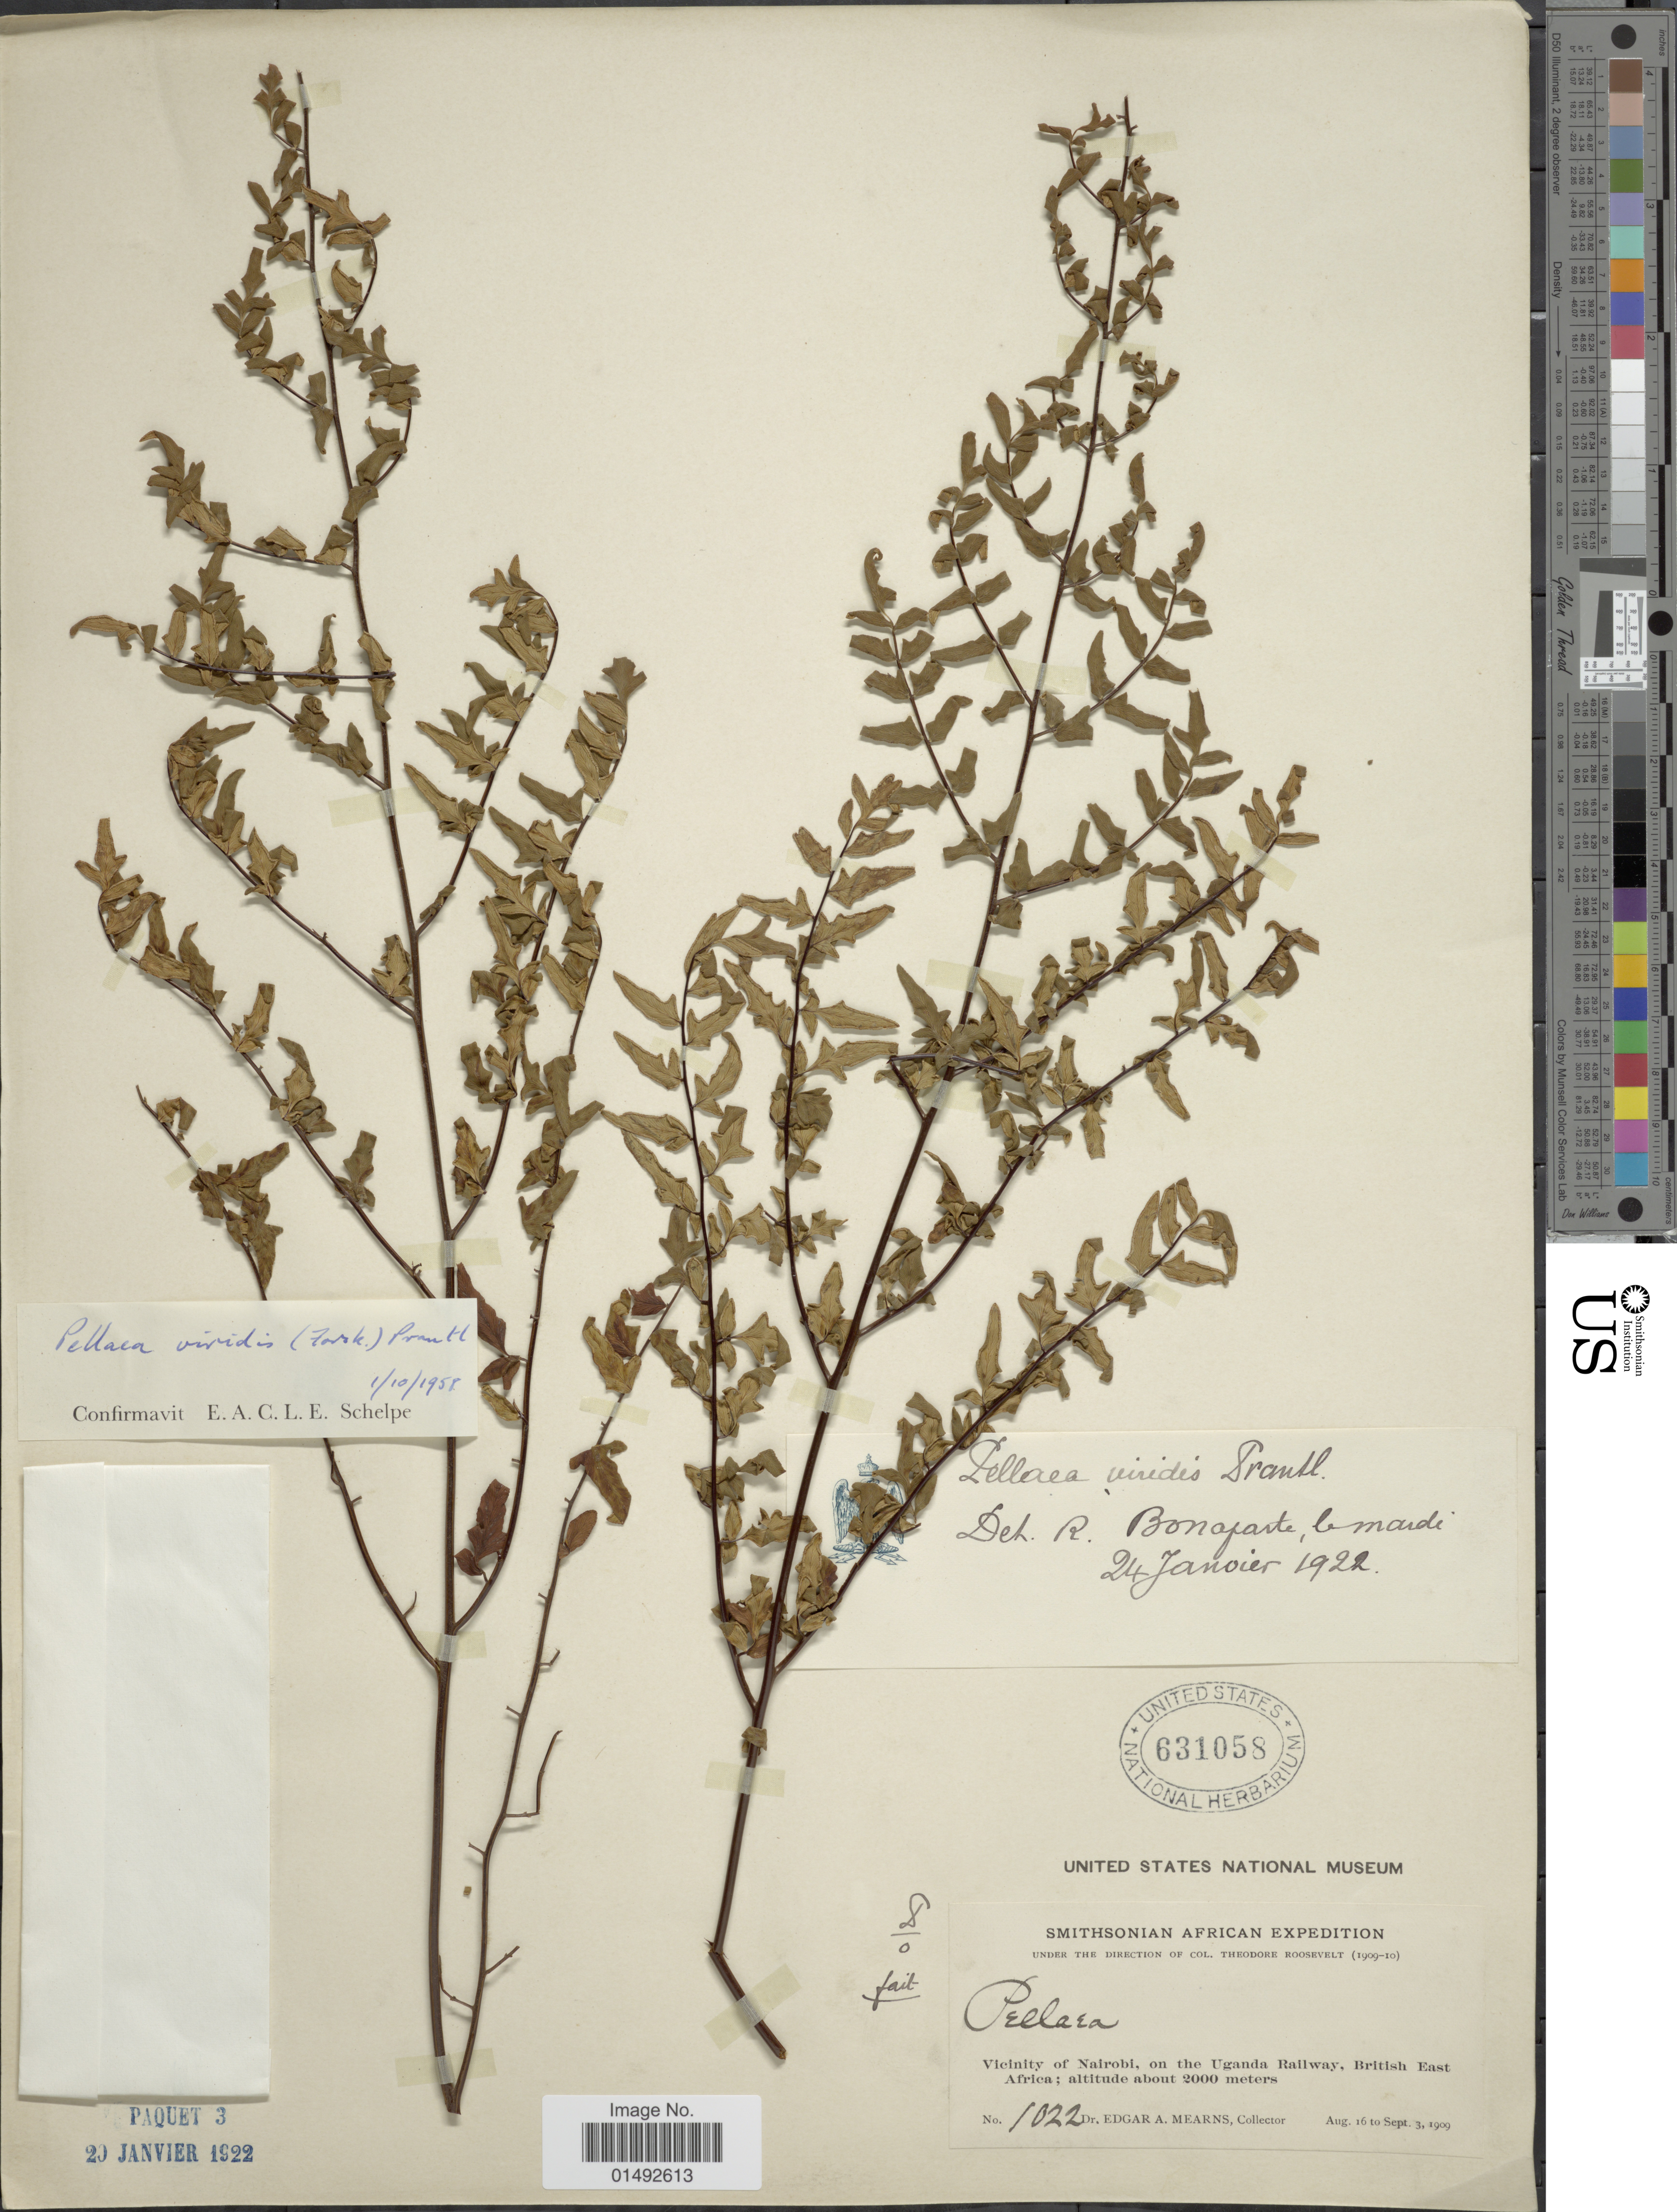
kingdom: Plantae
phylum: Tracheophyta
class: Polypodiopsida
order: Polypodiales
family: Pteridaceae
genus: Pellaea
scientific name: Pellaea viridis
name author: (Forssk.) Prantl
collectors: E. A. Mearns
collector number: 1022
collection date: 1909-08-16/1909-09-03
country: Kenya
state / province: Nairobi Area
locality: Vicinity of Nairobi, on the Uganda Railway, British East Africa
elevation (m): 2000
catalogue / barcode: US 631058